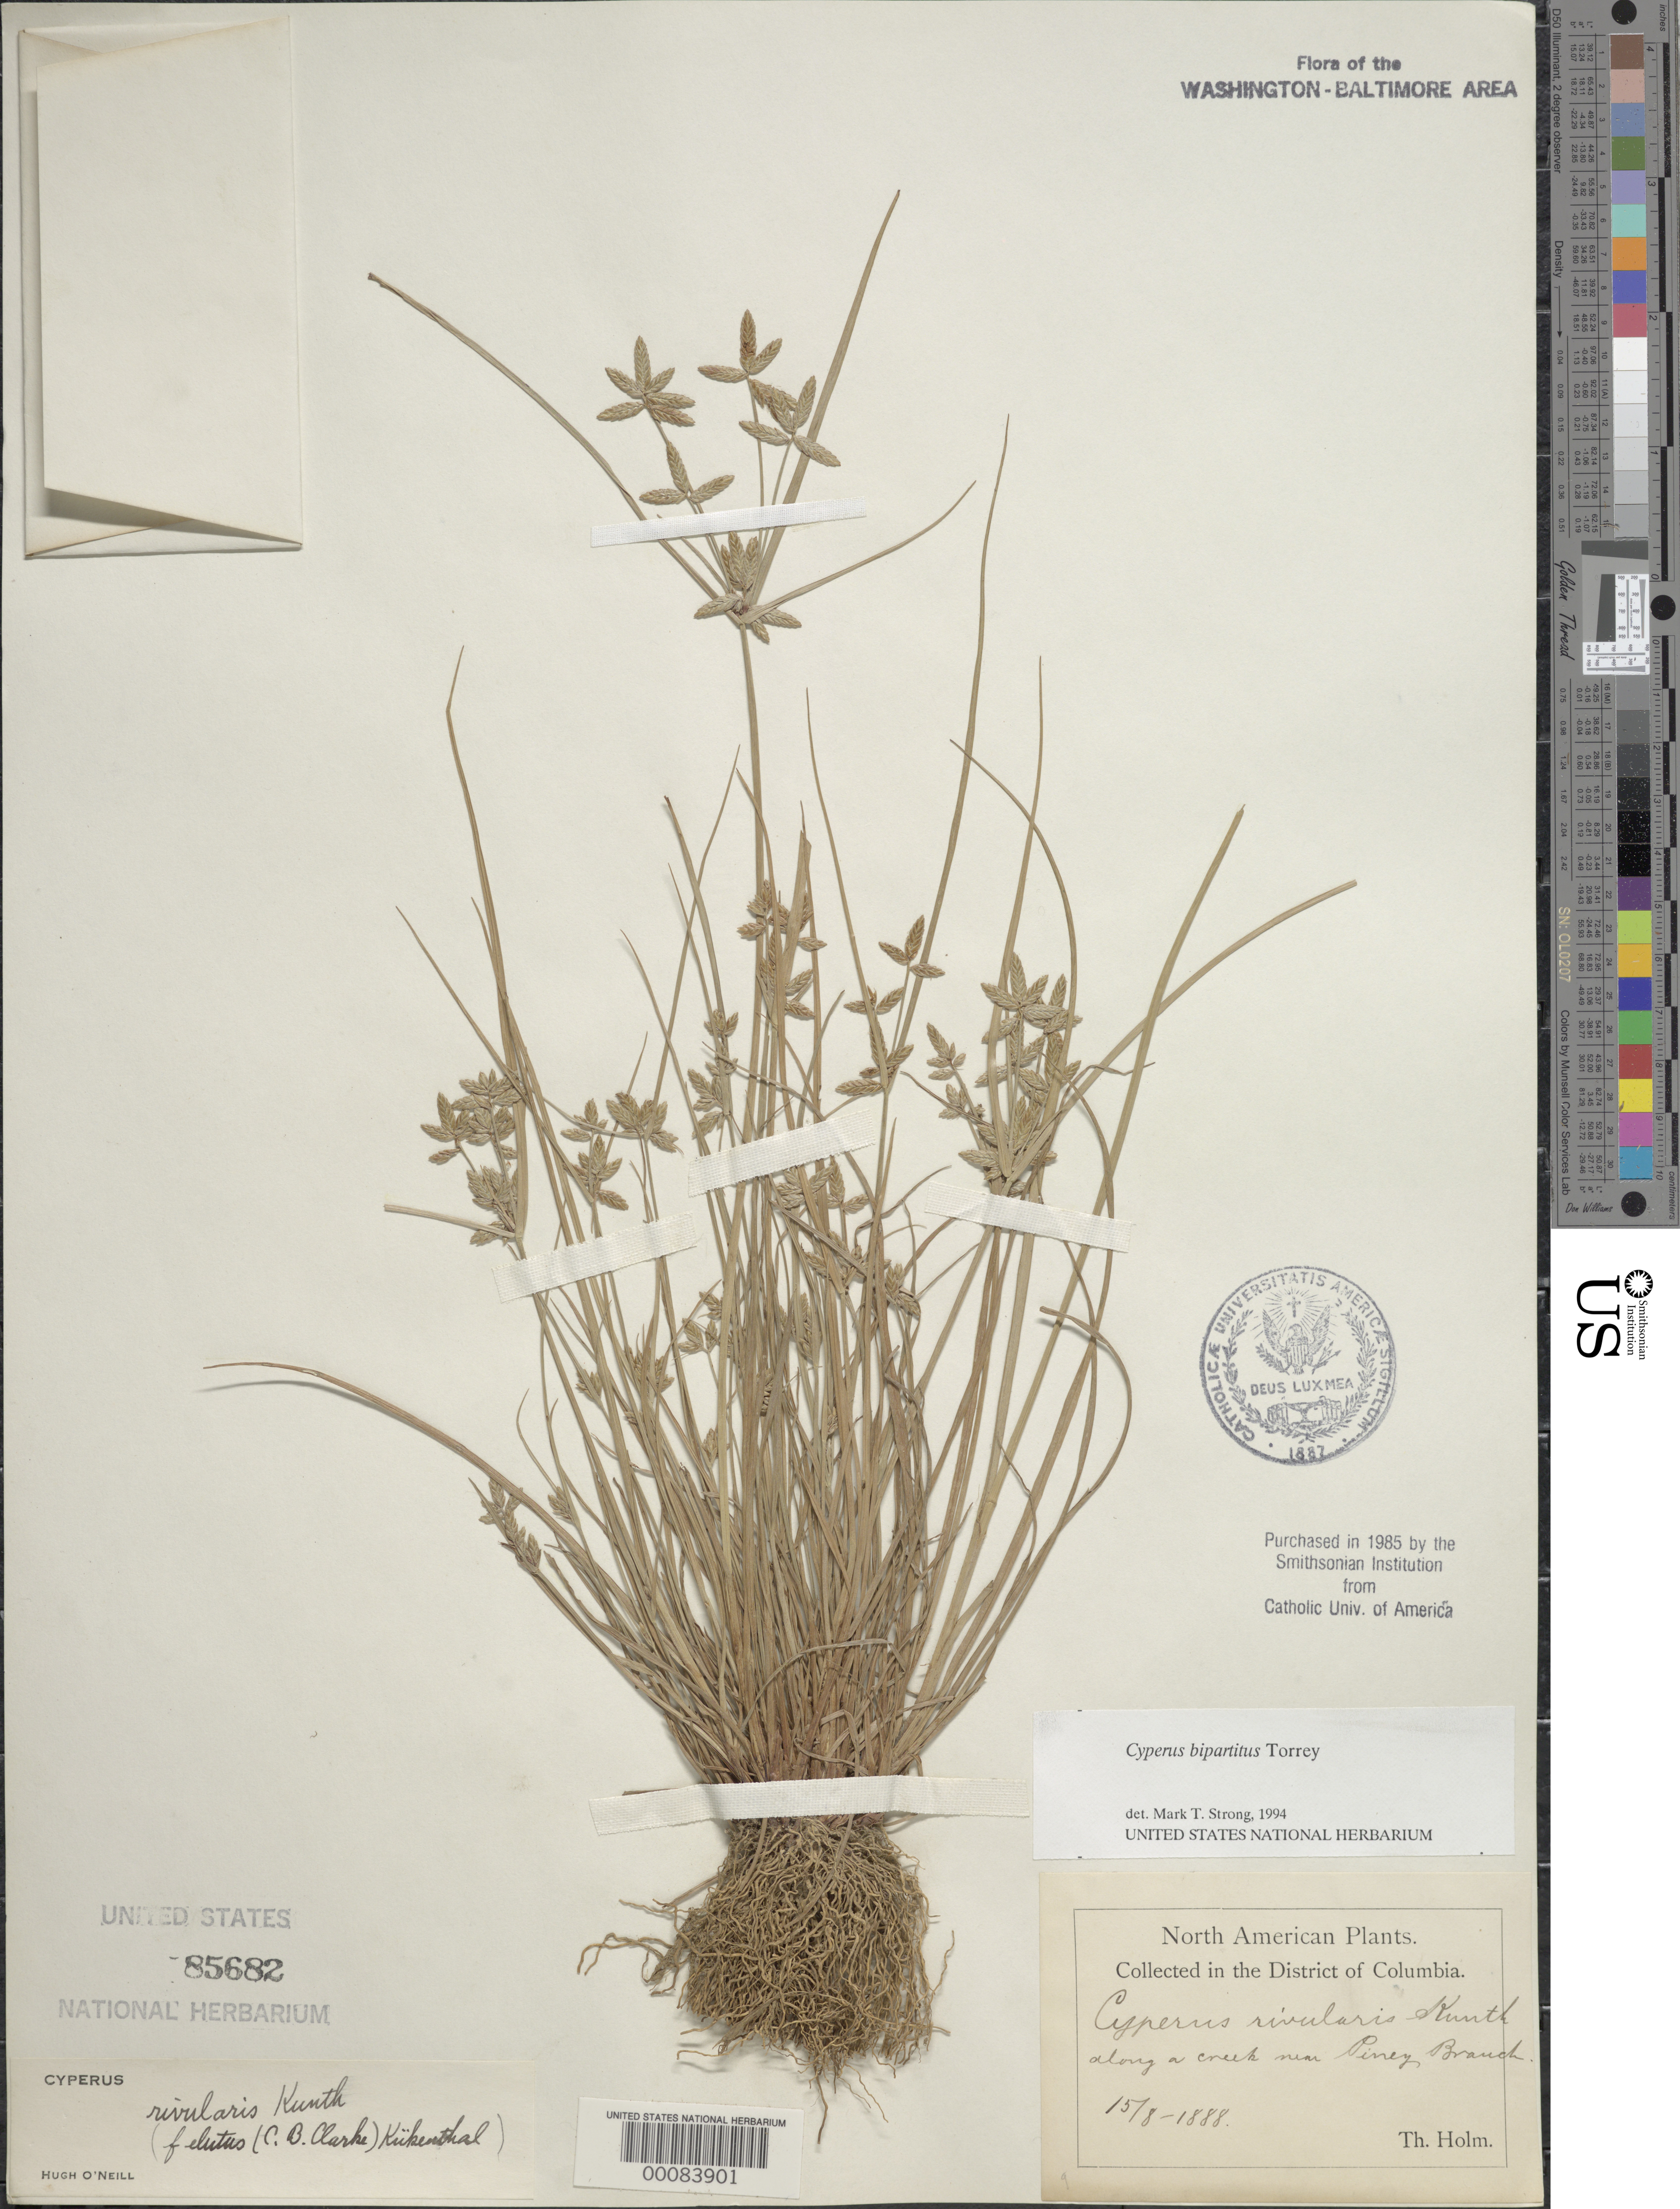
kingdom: Plantae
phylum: Tracheophyta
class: Liliopsida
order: Poales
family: Cyperaceae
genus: Cyperus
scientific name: Cyperus bipartitus Torr.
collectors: T. Holm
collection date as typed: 15 Aug 1888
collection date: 1888-08-15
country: United States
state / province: District of Columbia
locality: Near Piney Branch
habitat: Along creek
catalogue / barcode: US 85682